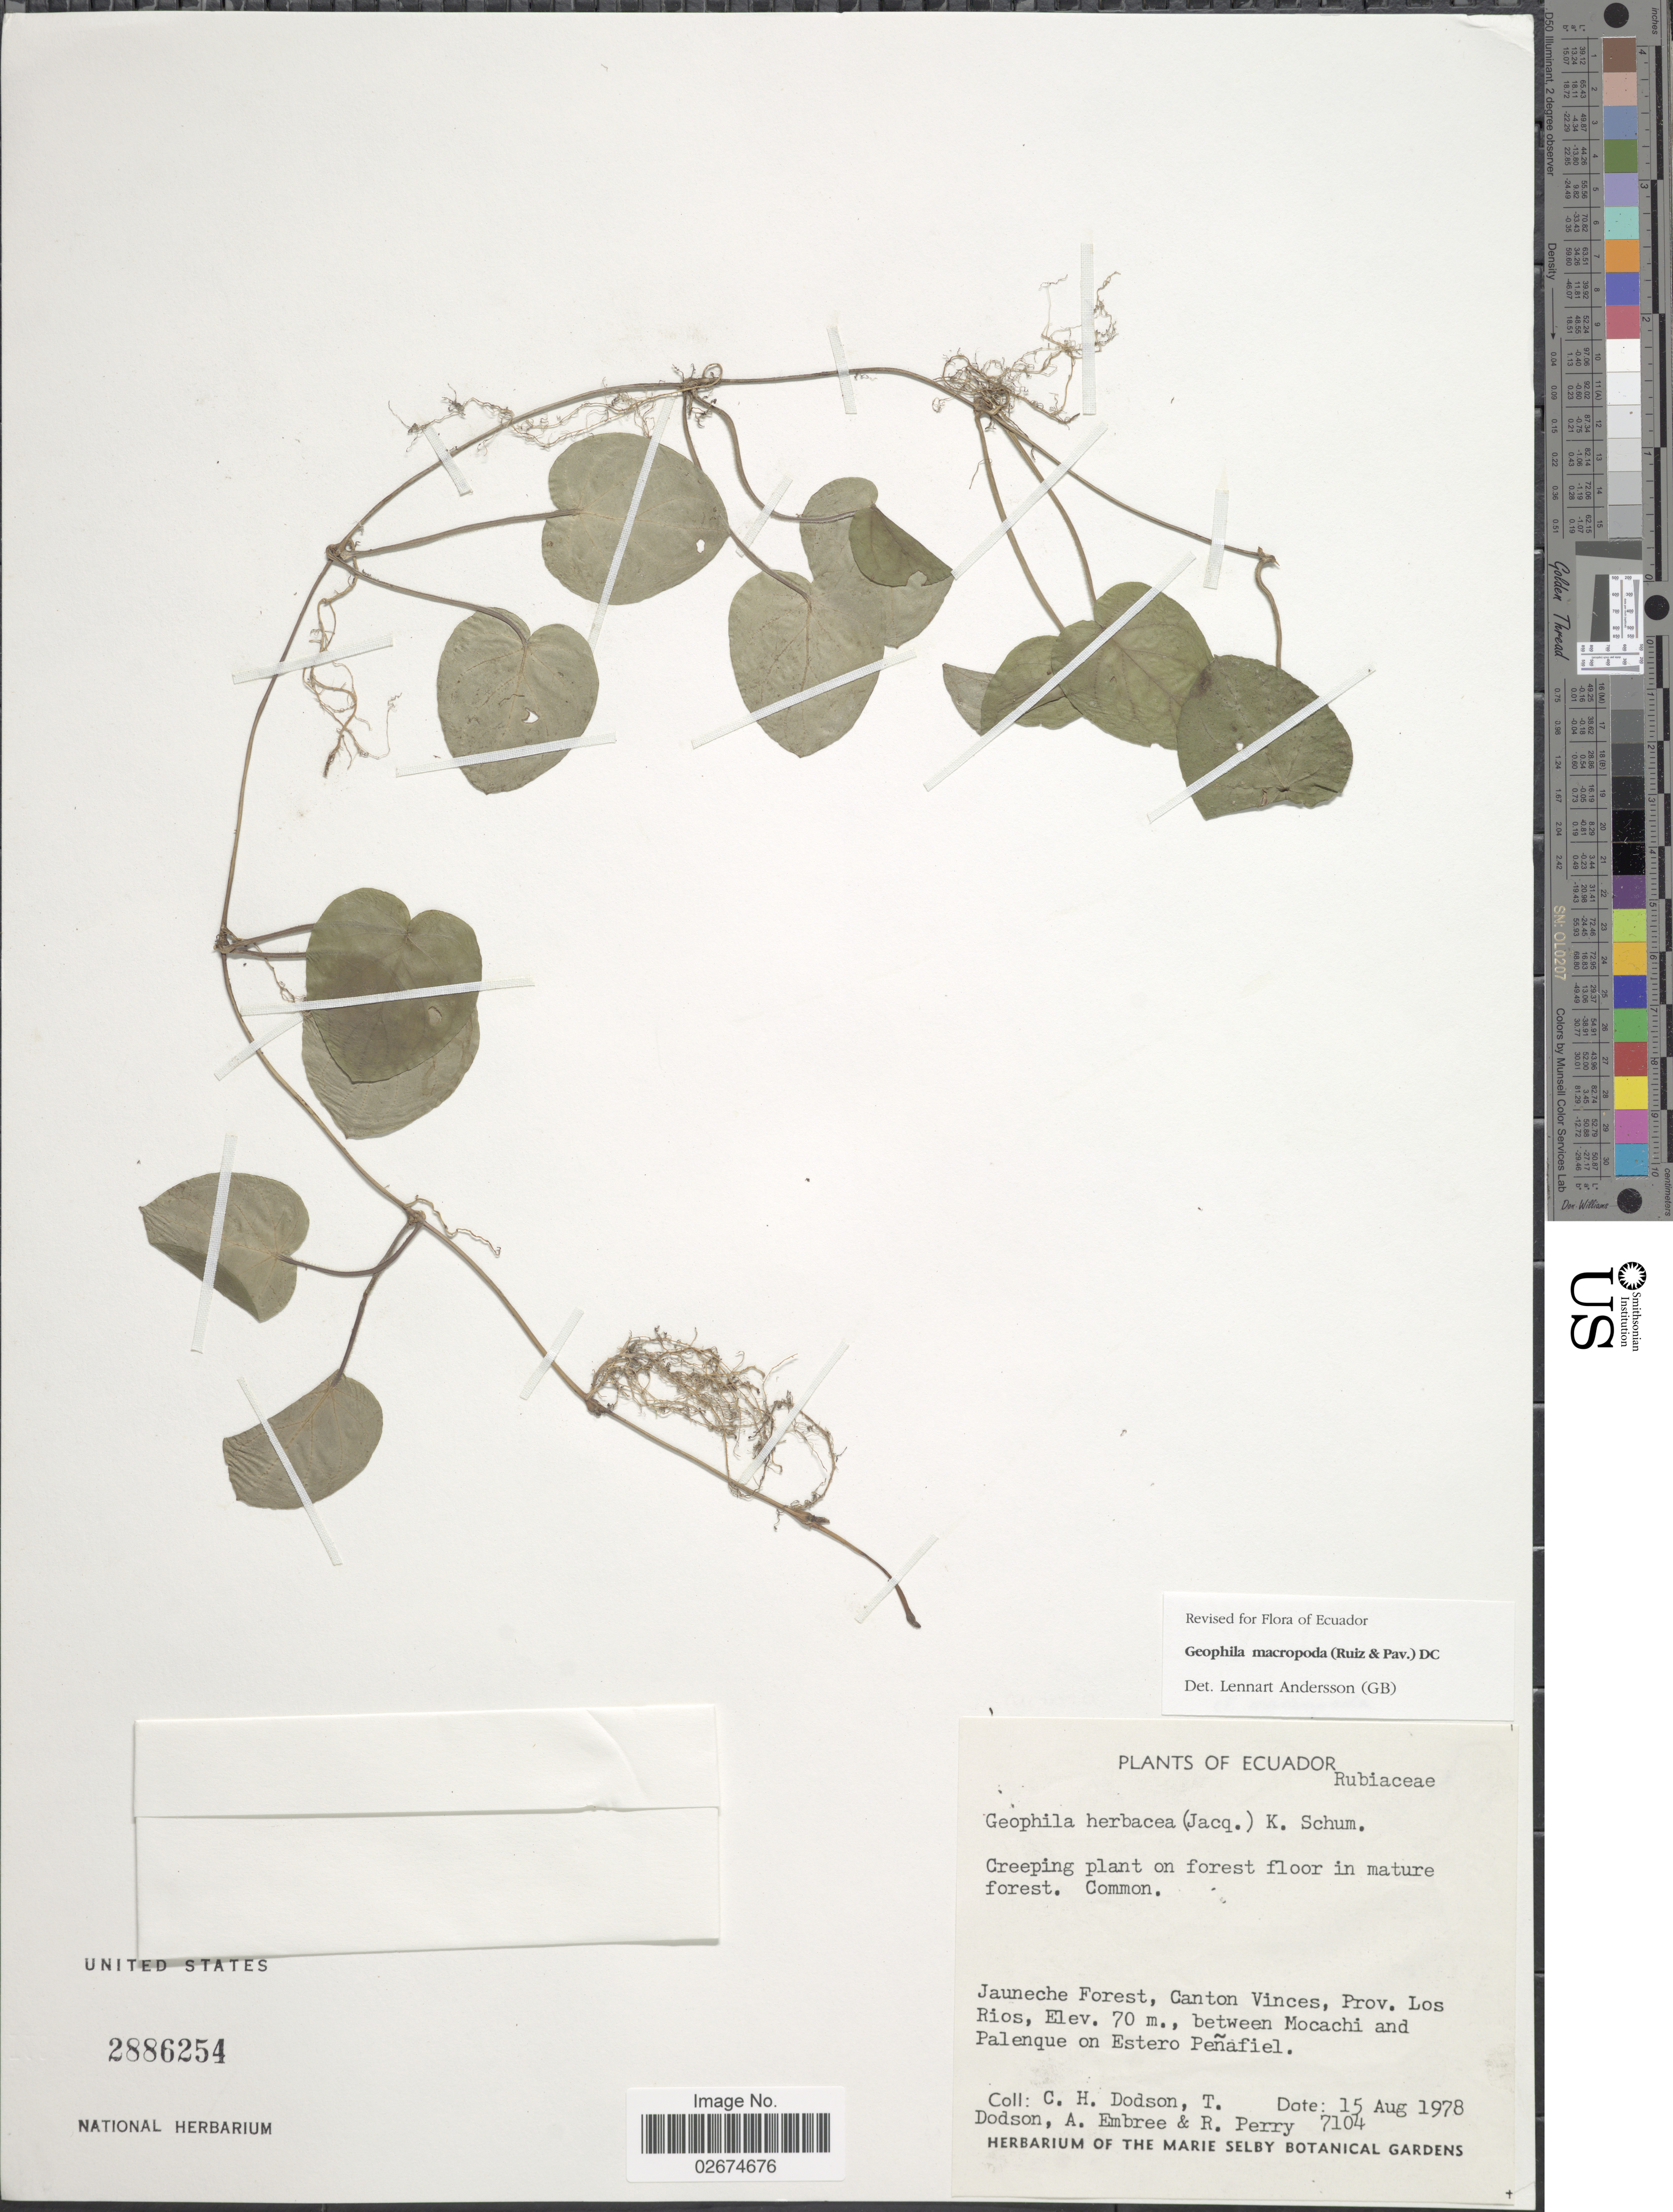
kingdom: Plantae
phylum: Tracheophyta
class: Magnoliopsida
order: Gentianales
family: Rubiaceae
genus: Geophila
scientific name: Geophila macropoda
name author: (Ruiz & Pav.) DC.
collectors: C. H. Dodson, T. A. Dodson, A. Embree & R. Perry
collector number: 7104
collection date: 1978-08-15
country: Ecuador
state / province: Los Ríos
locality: Jauneche Forest, Canton Vinces, Prov. Los Rios, between Mocachi and Palenque on Estero Penafiel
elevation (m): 70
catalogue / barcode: US 2886254